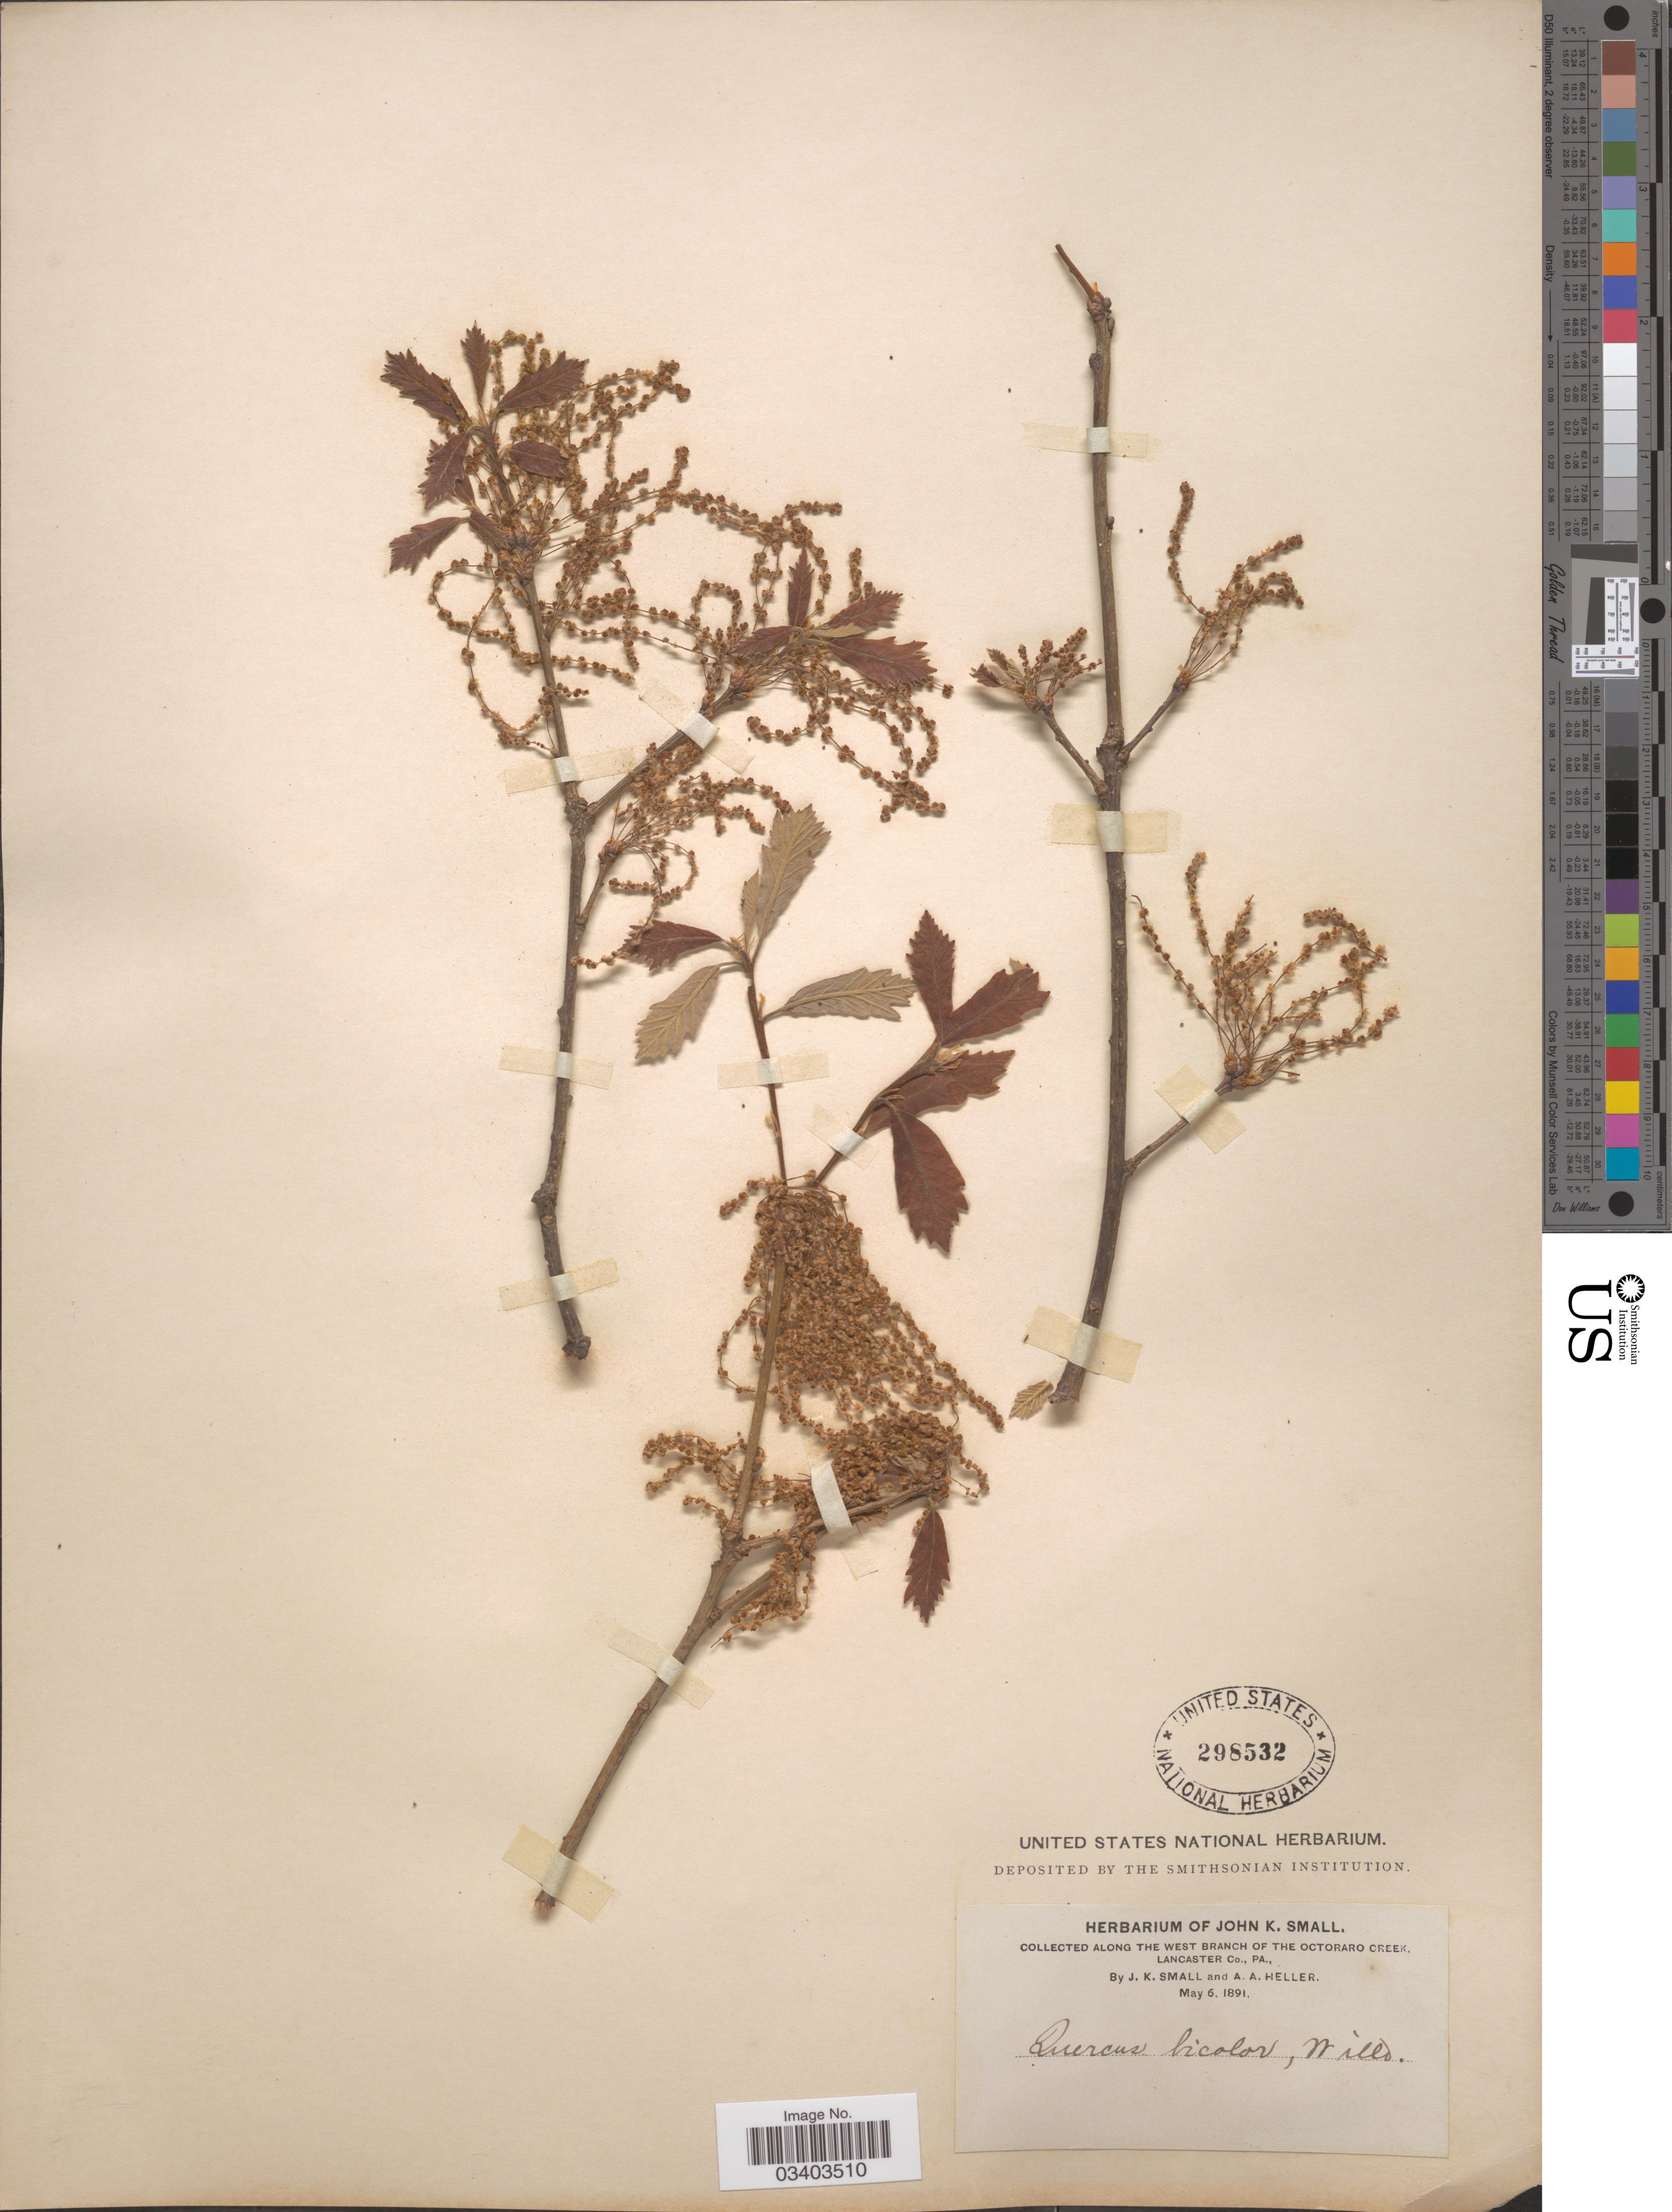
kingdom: Plantae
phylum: Tracheophyta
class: Magnoliopsida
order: Fagales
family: Fagaceae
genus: Quercus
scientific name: Quercus bicolor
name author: Willd.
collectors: J. K. Small & A. A. Heller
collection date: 1891-05-06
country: United States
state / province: Pennsylvania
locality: Along the West Branch of The Octoraro Creek, Lancaster Co.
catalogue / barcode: US 298532